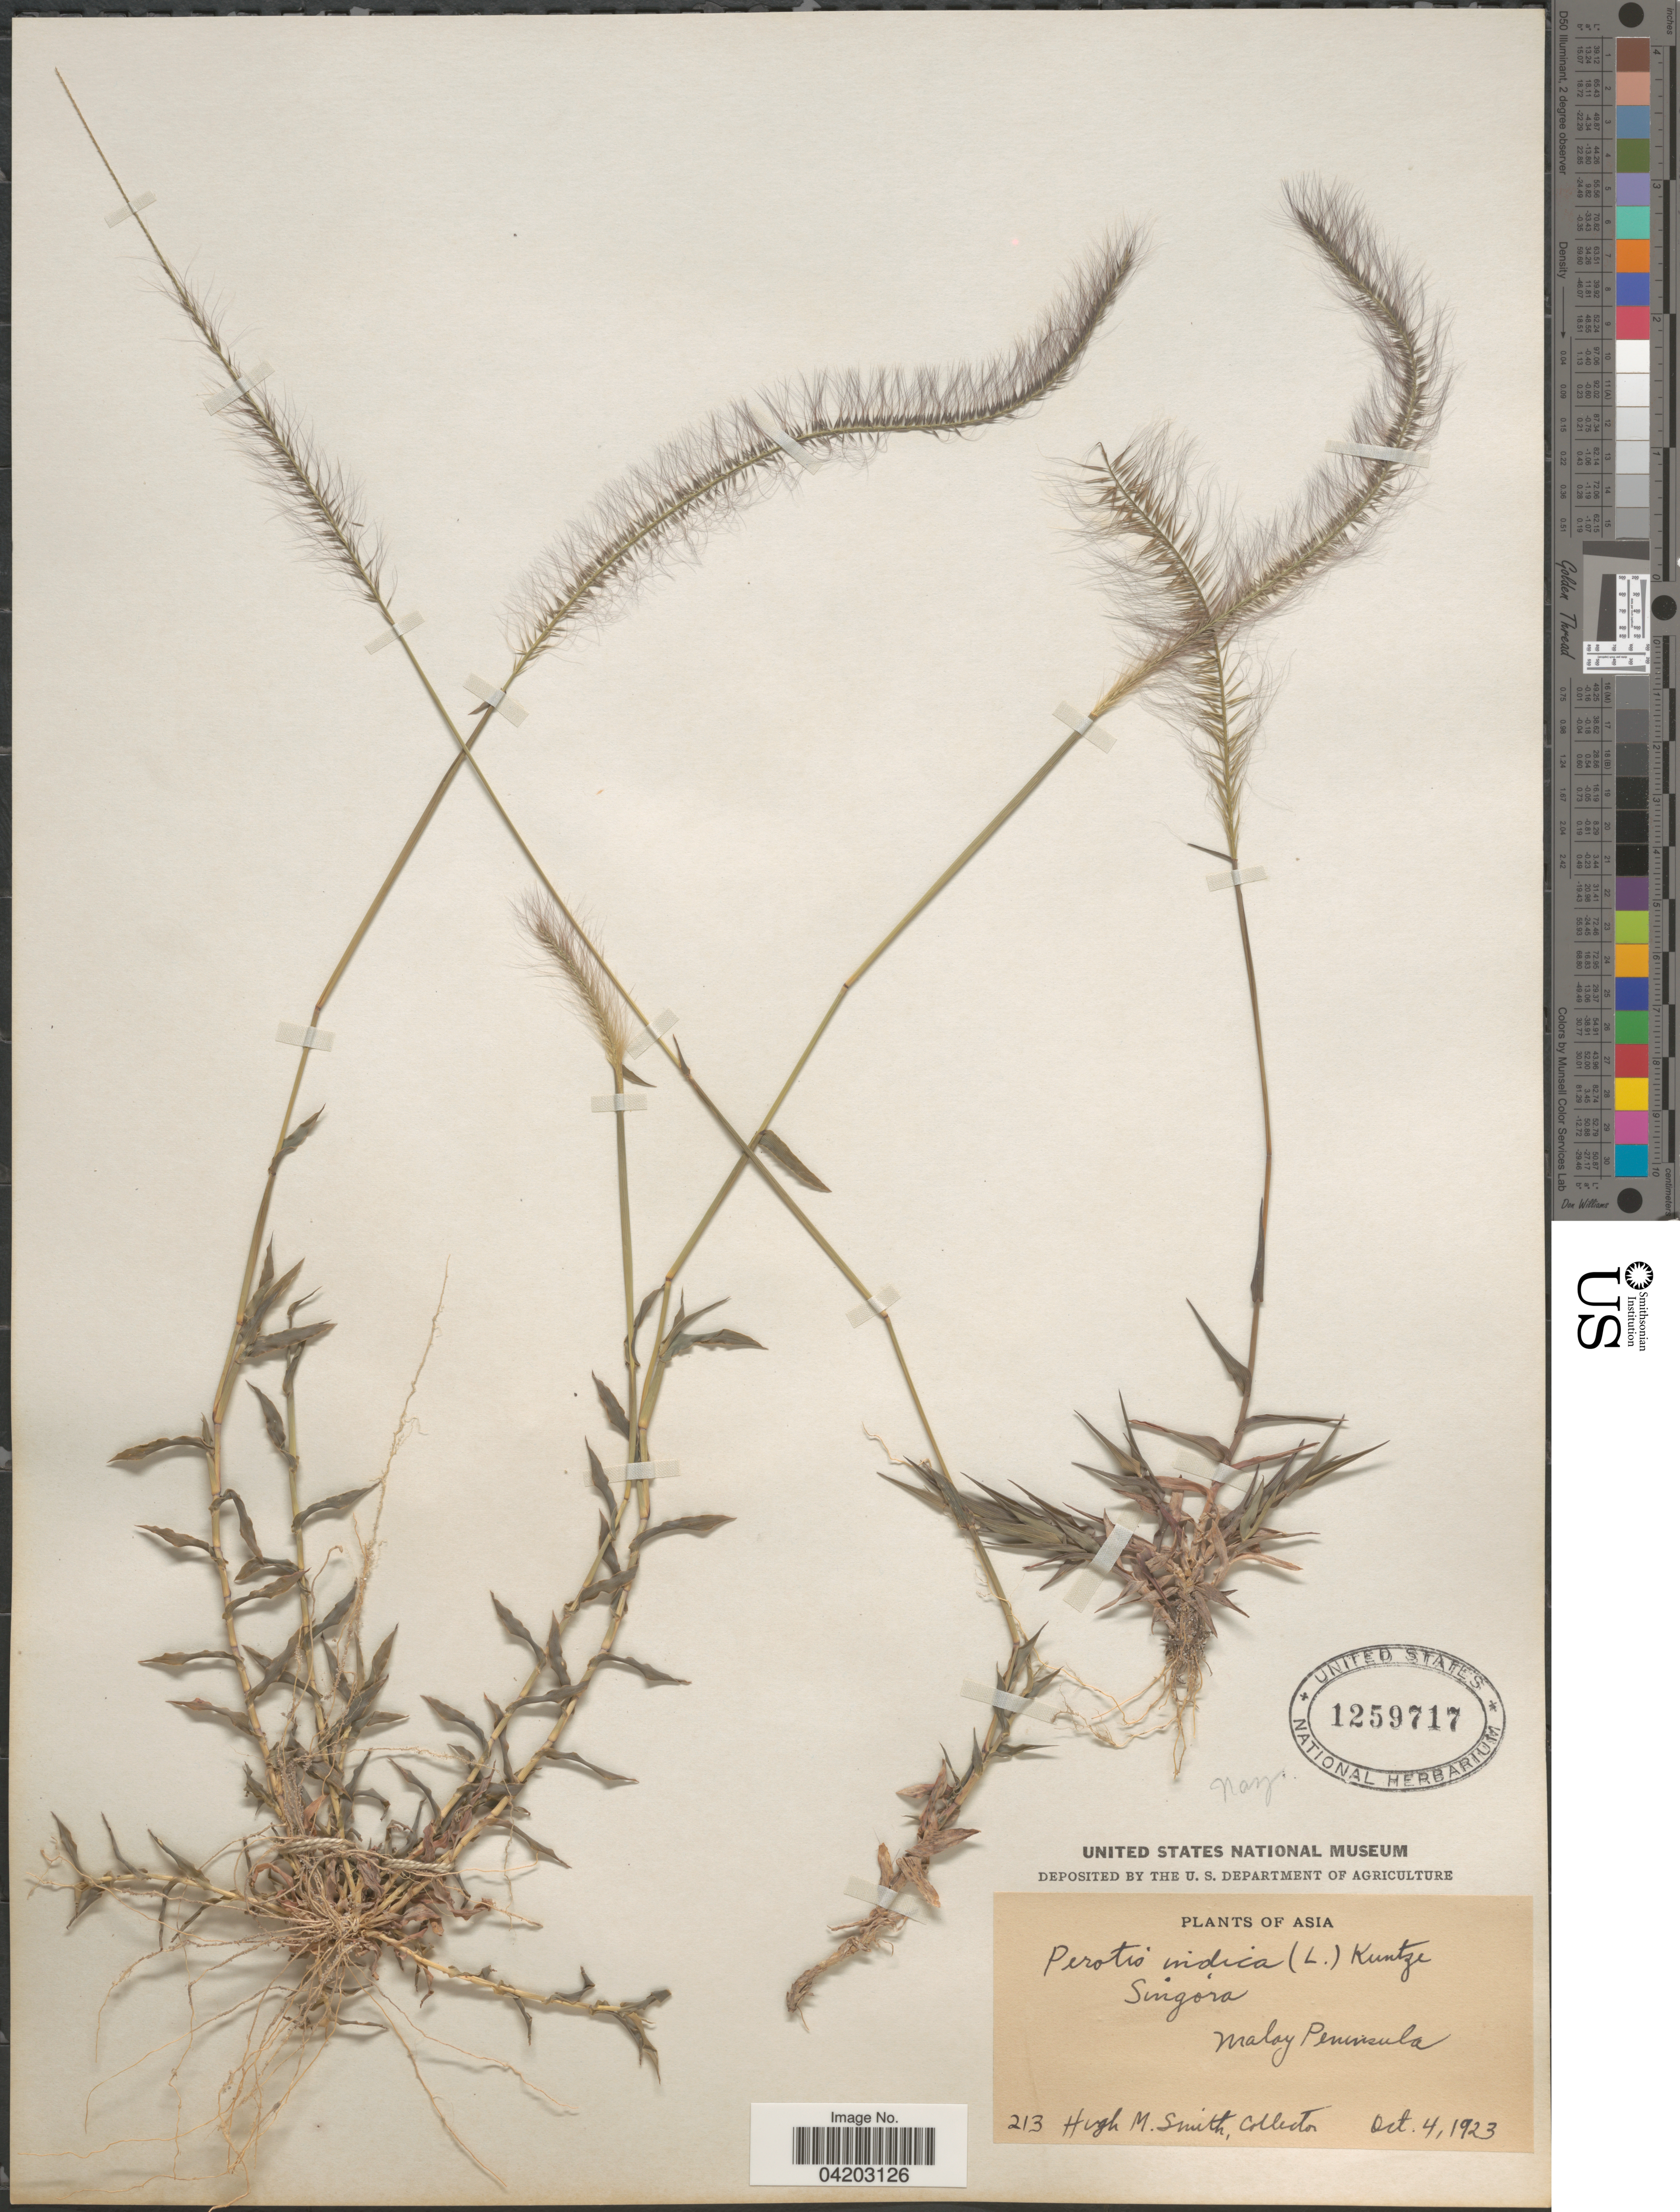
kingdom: Plantae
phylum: Tracheophyta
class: Liliopsida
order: Poales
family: Poaceae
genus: Perotis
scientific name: Perotis indica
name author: (L.) Kuntze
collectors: H. M. Smith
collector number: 213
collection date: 1923-10-04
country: Thailand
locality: Asia. Singora. Malay Peninsula.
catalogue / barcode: US 1259717